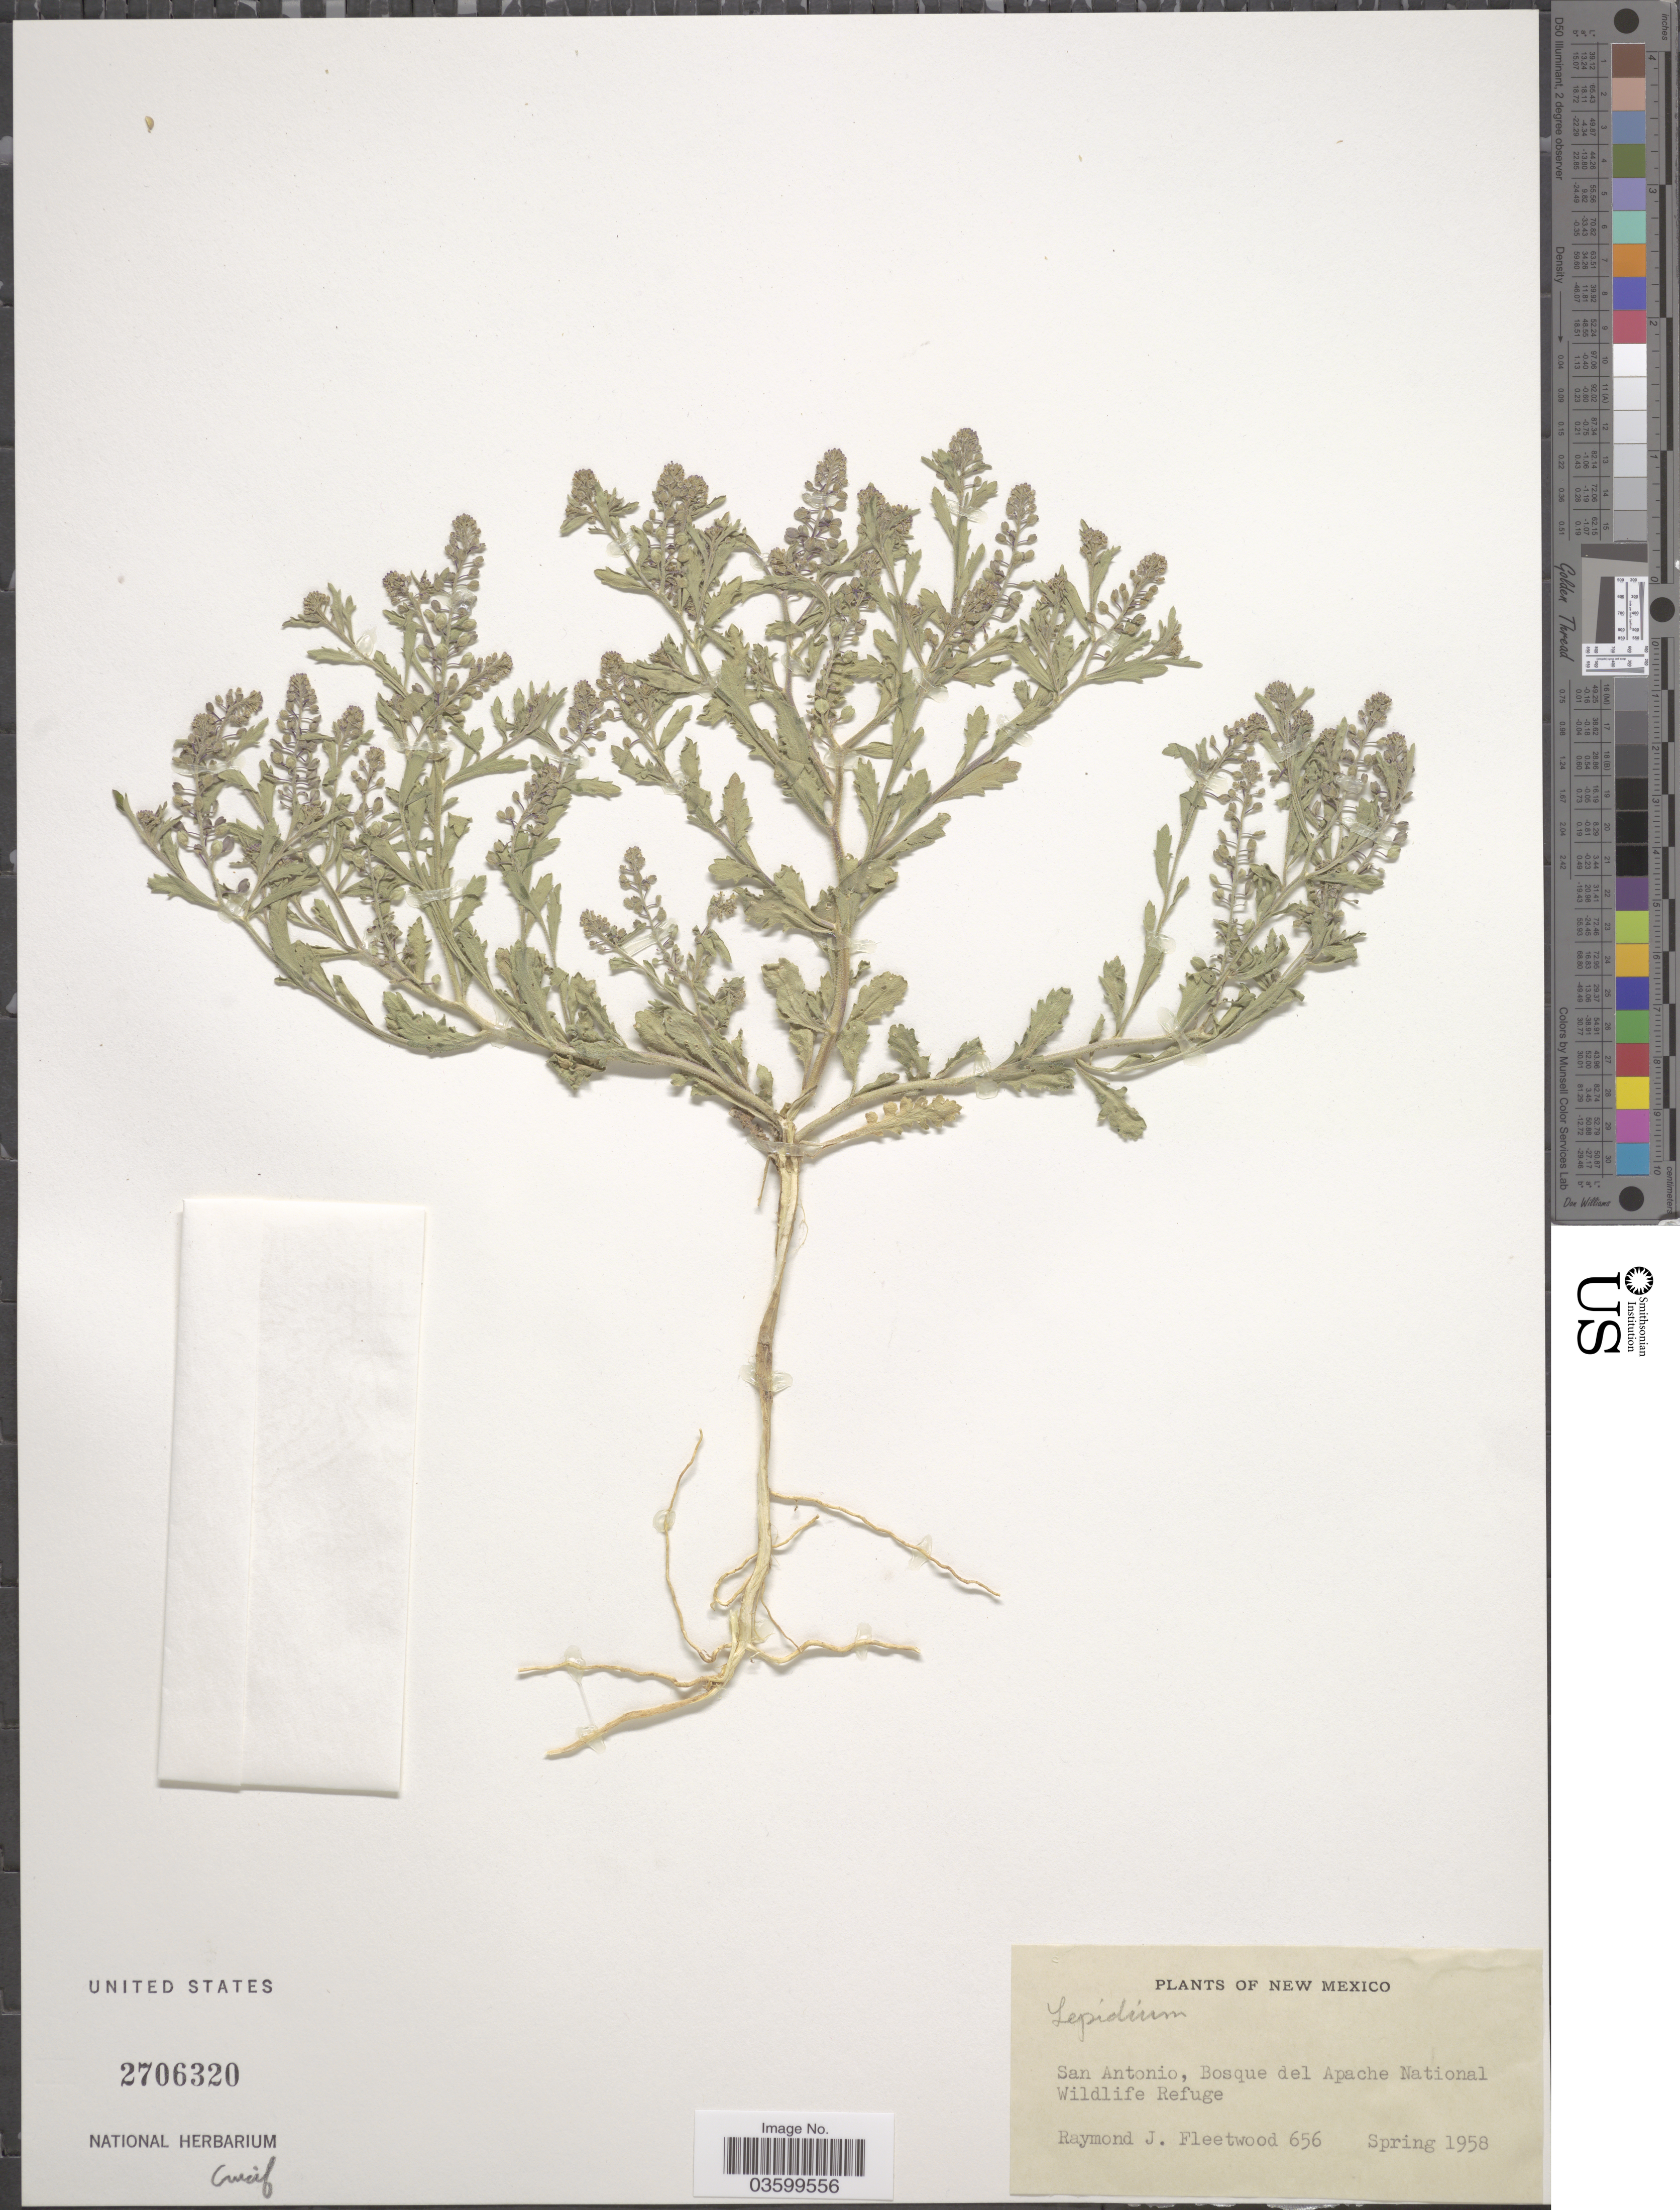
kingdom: Plantae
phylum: Tracheophyta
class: Magnoliopsida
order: Brassicales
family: Brassicaceae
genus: Lepidium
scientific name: Lepidium sp.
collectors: R. J. Fleetwood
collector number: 656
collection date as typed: Spring 1958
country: United States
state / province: New Mexico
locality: San Antonio, Bosque del Apache National Wildlife Refuge.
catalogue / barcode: US 2706320